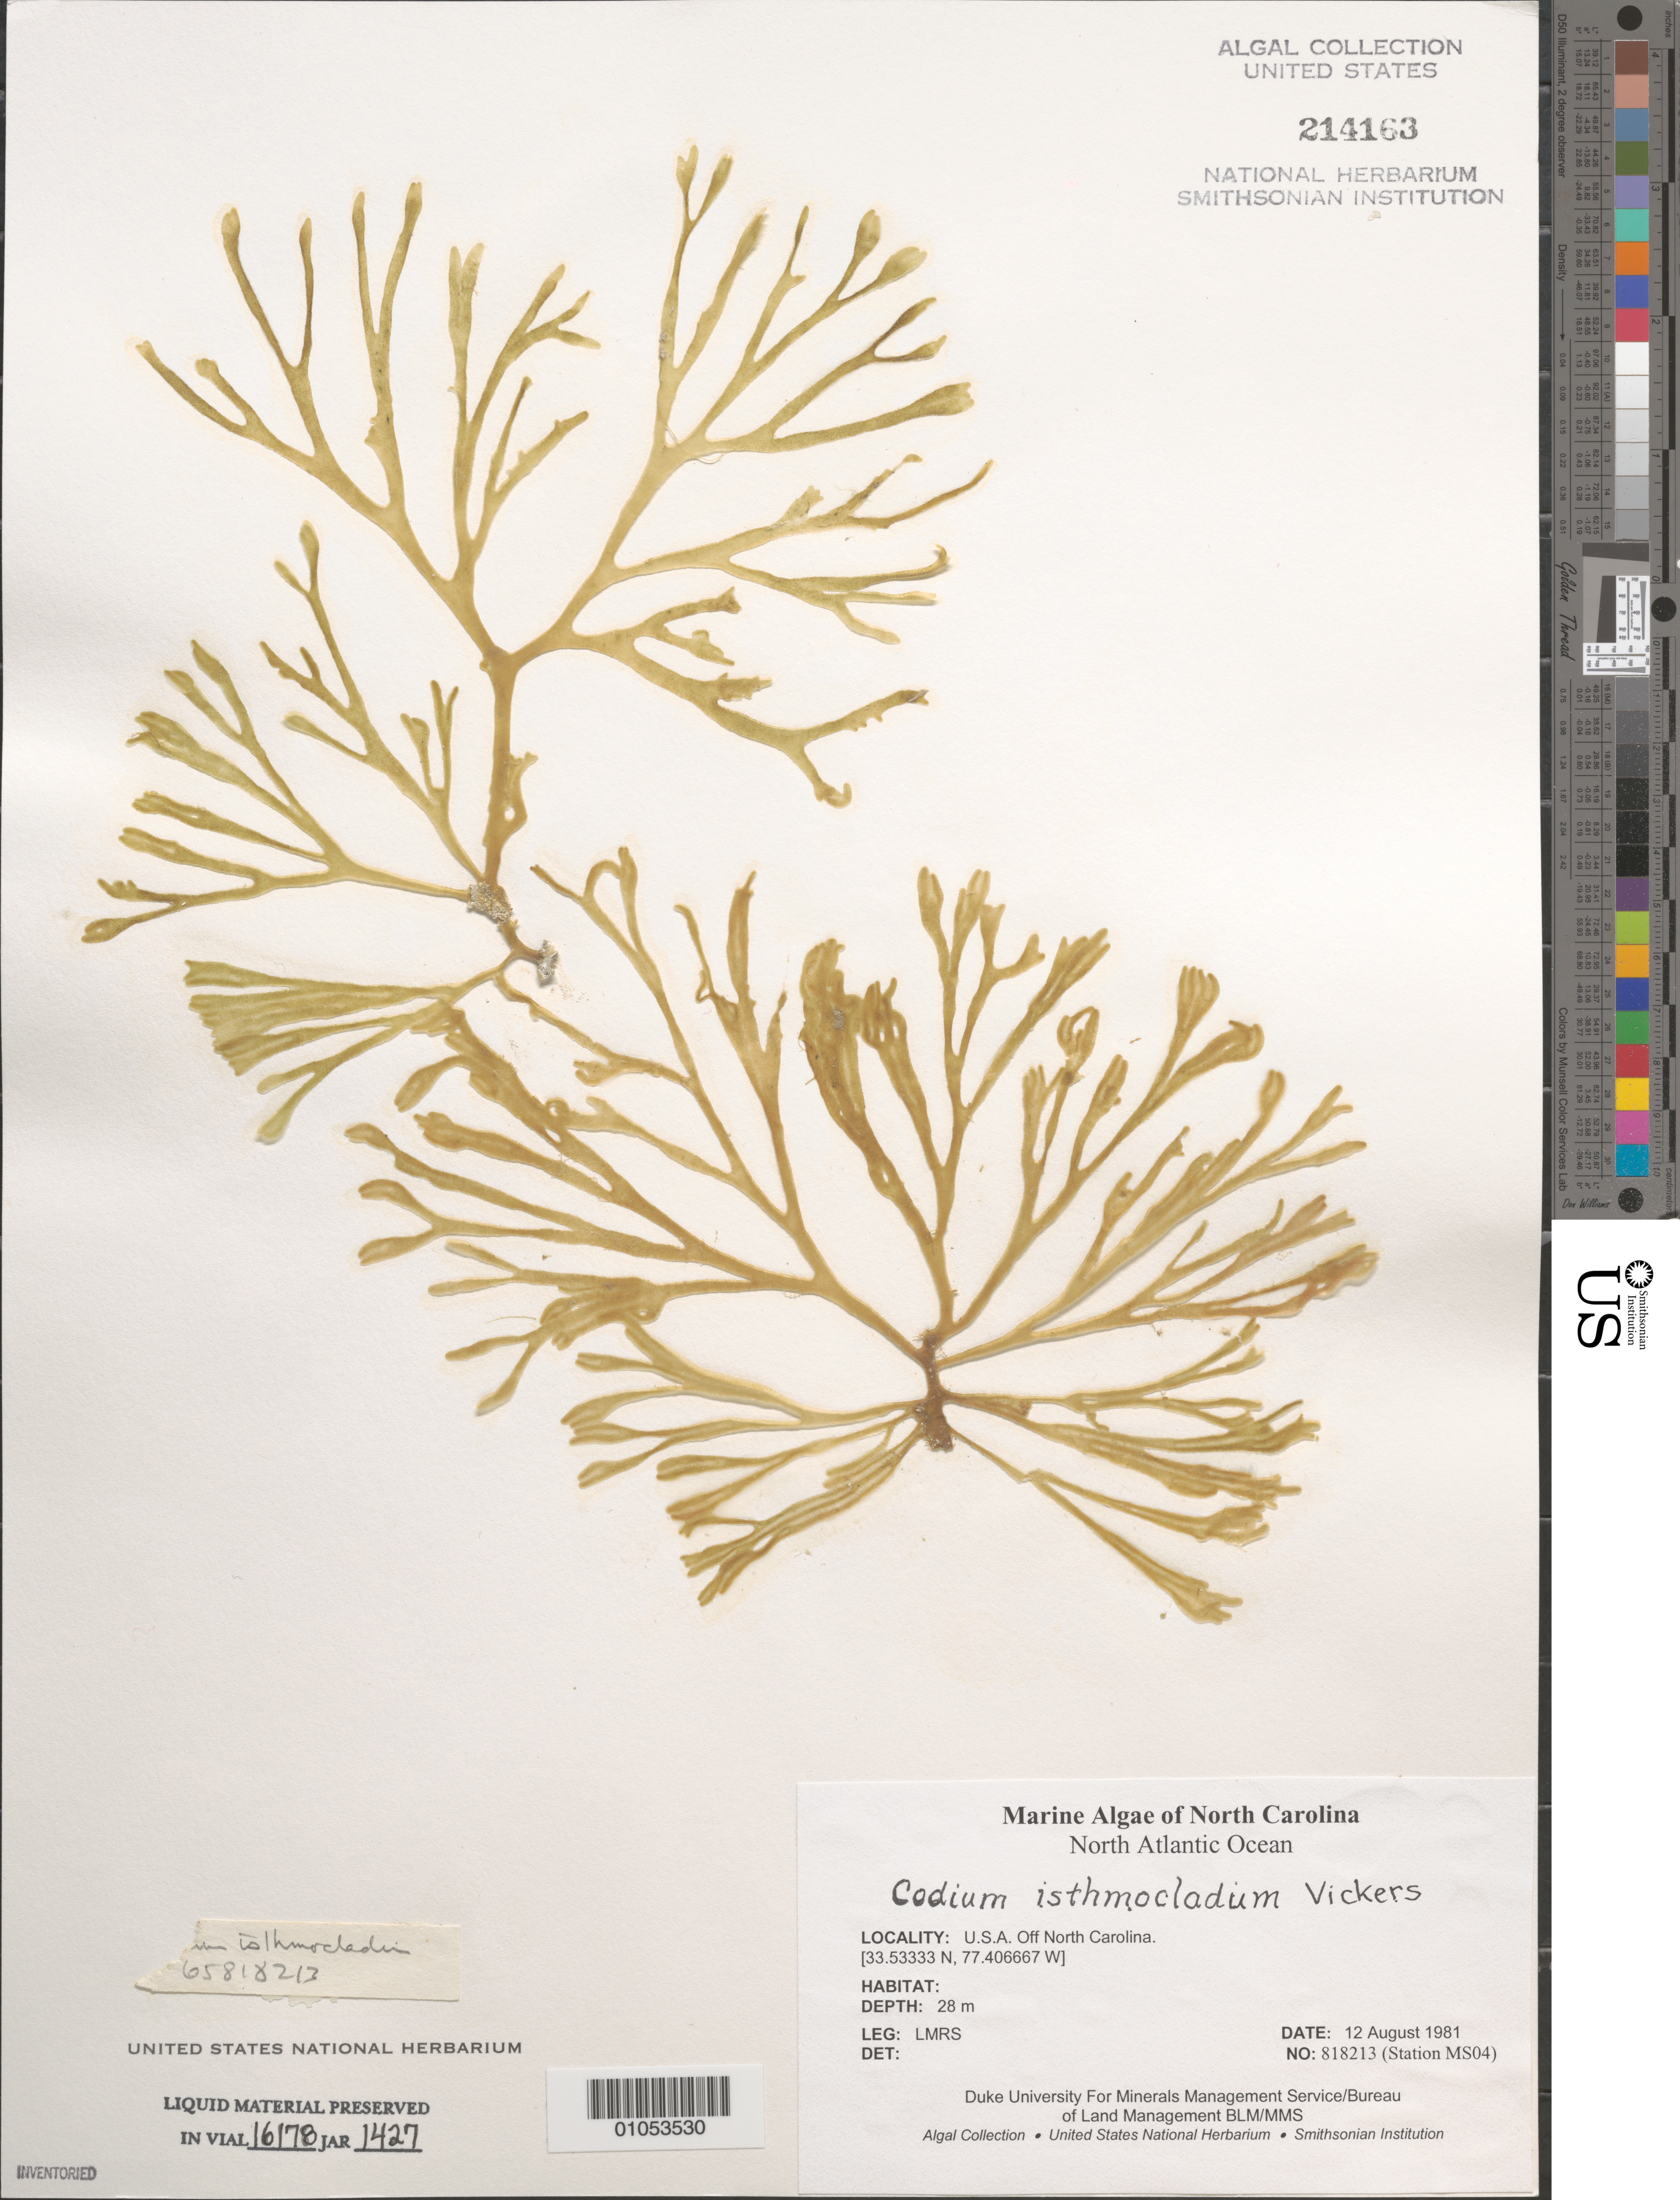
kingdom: Plantae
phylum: Chlorophyta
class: Ulvophyceae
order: Bryopsidales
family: Codiaceae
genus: Codium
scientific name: Codium isthmocladum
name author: Vickers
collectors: LMRS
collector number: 818213 (Station MS04)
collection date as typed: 12 Aug 1981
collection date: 1981-08-12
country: United States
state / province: North Carolina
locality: North Atlantic Ocean off North Carolina coast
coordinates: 33.533333 N, 77.406667 W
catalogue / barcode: US 214163